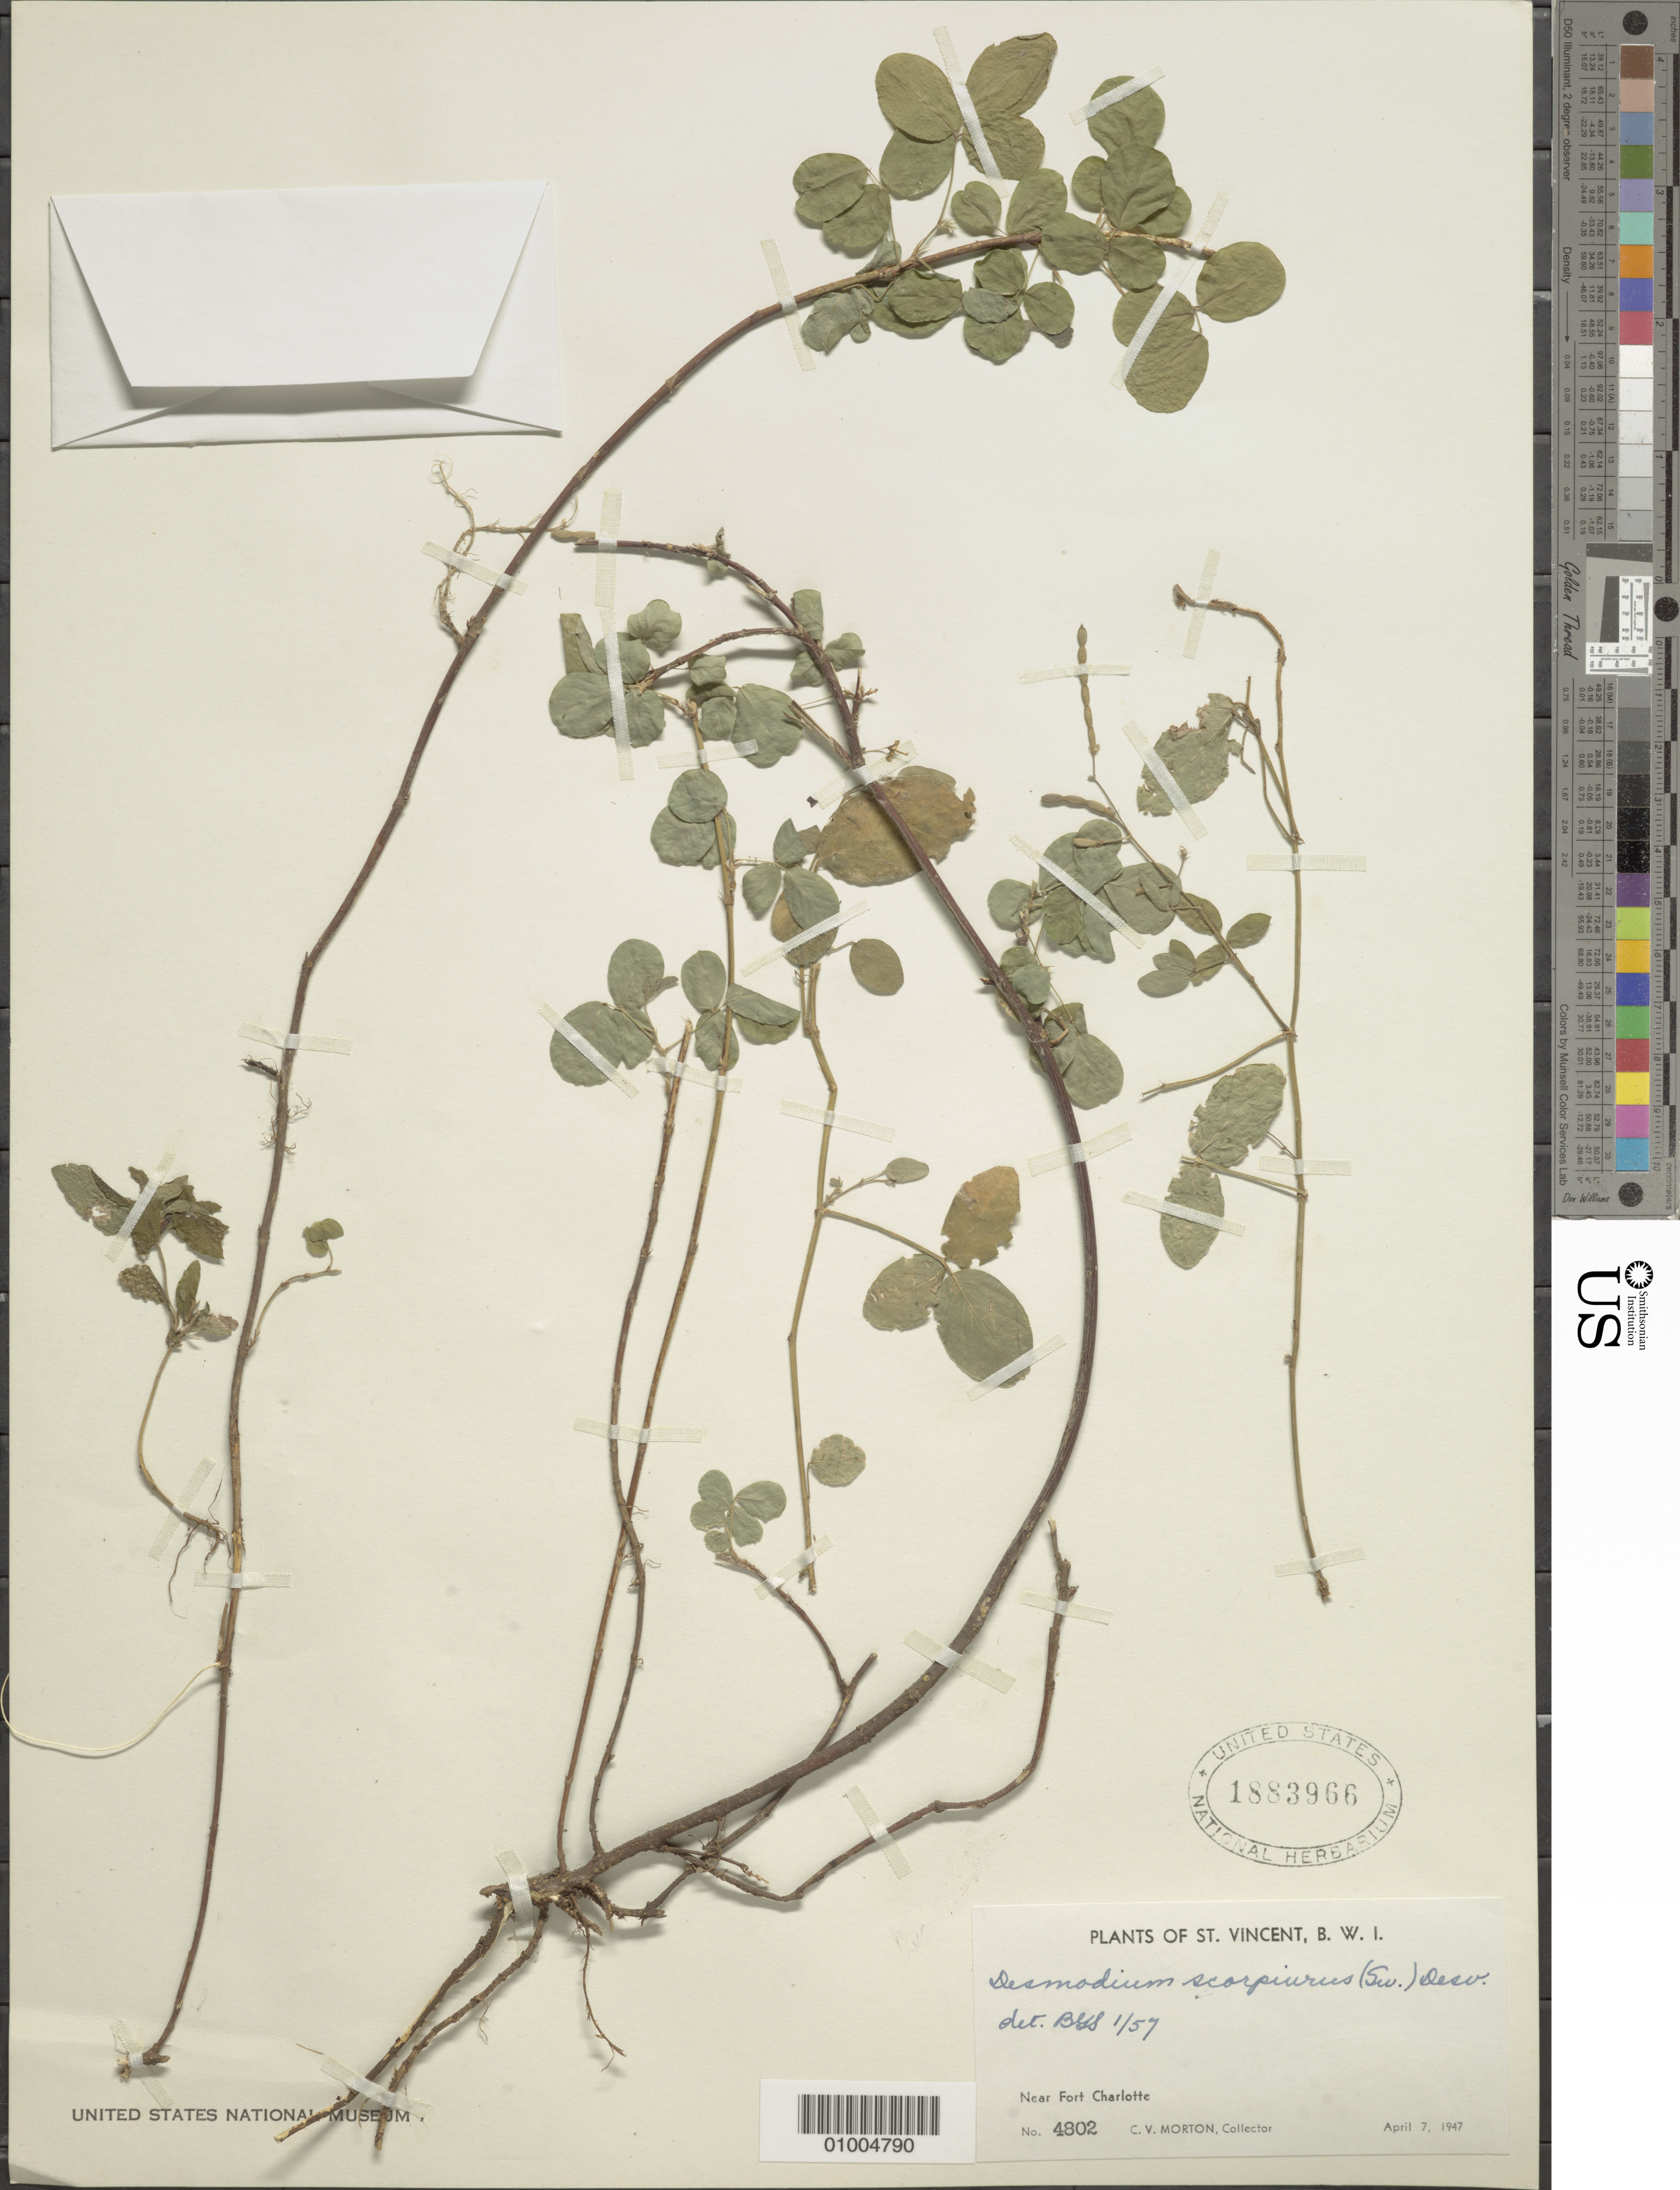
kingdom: Plantae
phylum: Tracheophyta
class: Magnoliopsida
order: Fabales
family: Fabaceae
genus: Desmodium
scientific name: Desmodium scorpiurus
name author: (Sw.) Desv. ex DC.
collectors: C. V. Morton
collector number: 4802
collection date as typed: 07 Apr 1947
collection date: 1947-04-07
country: St. Vincent - Grenadines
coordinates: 0 N, 0 E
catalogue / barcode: US 1883966